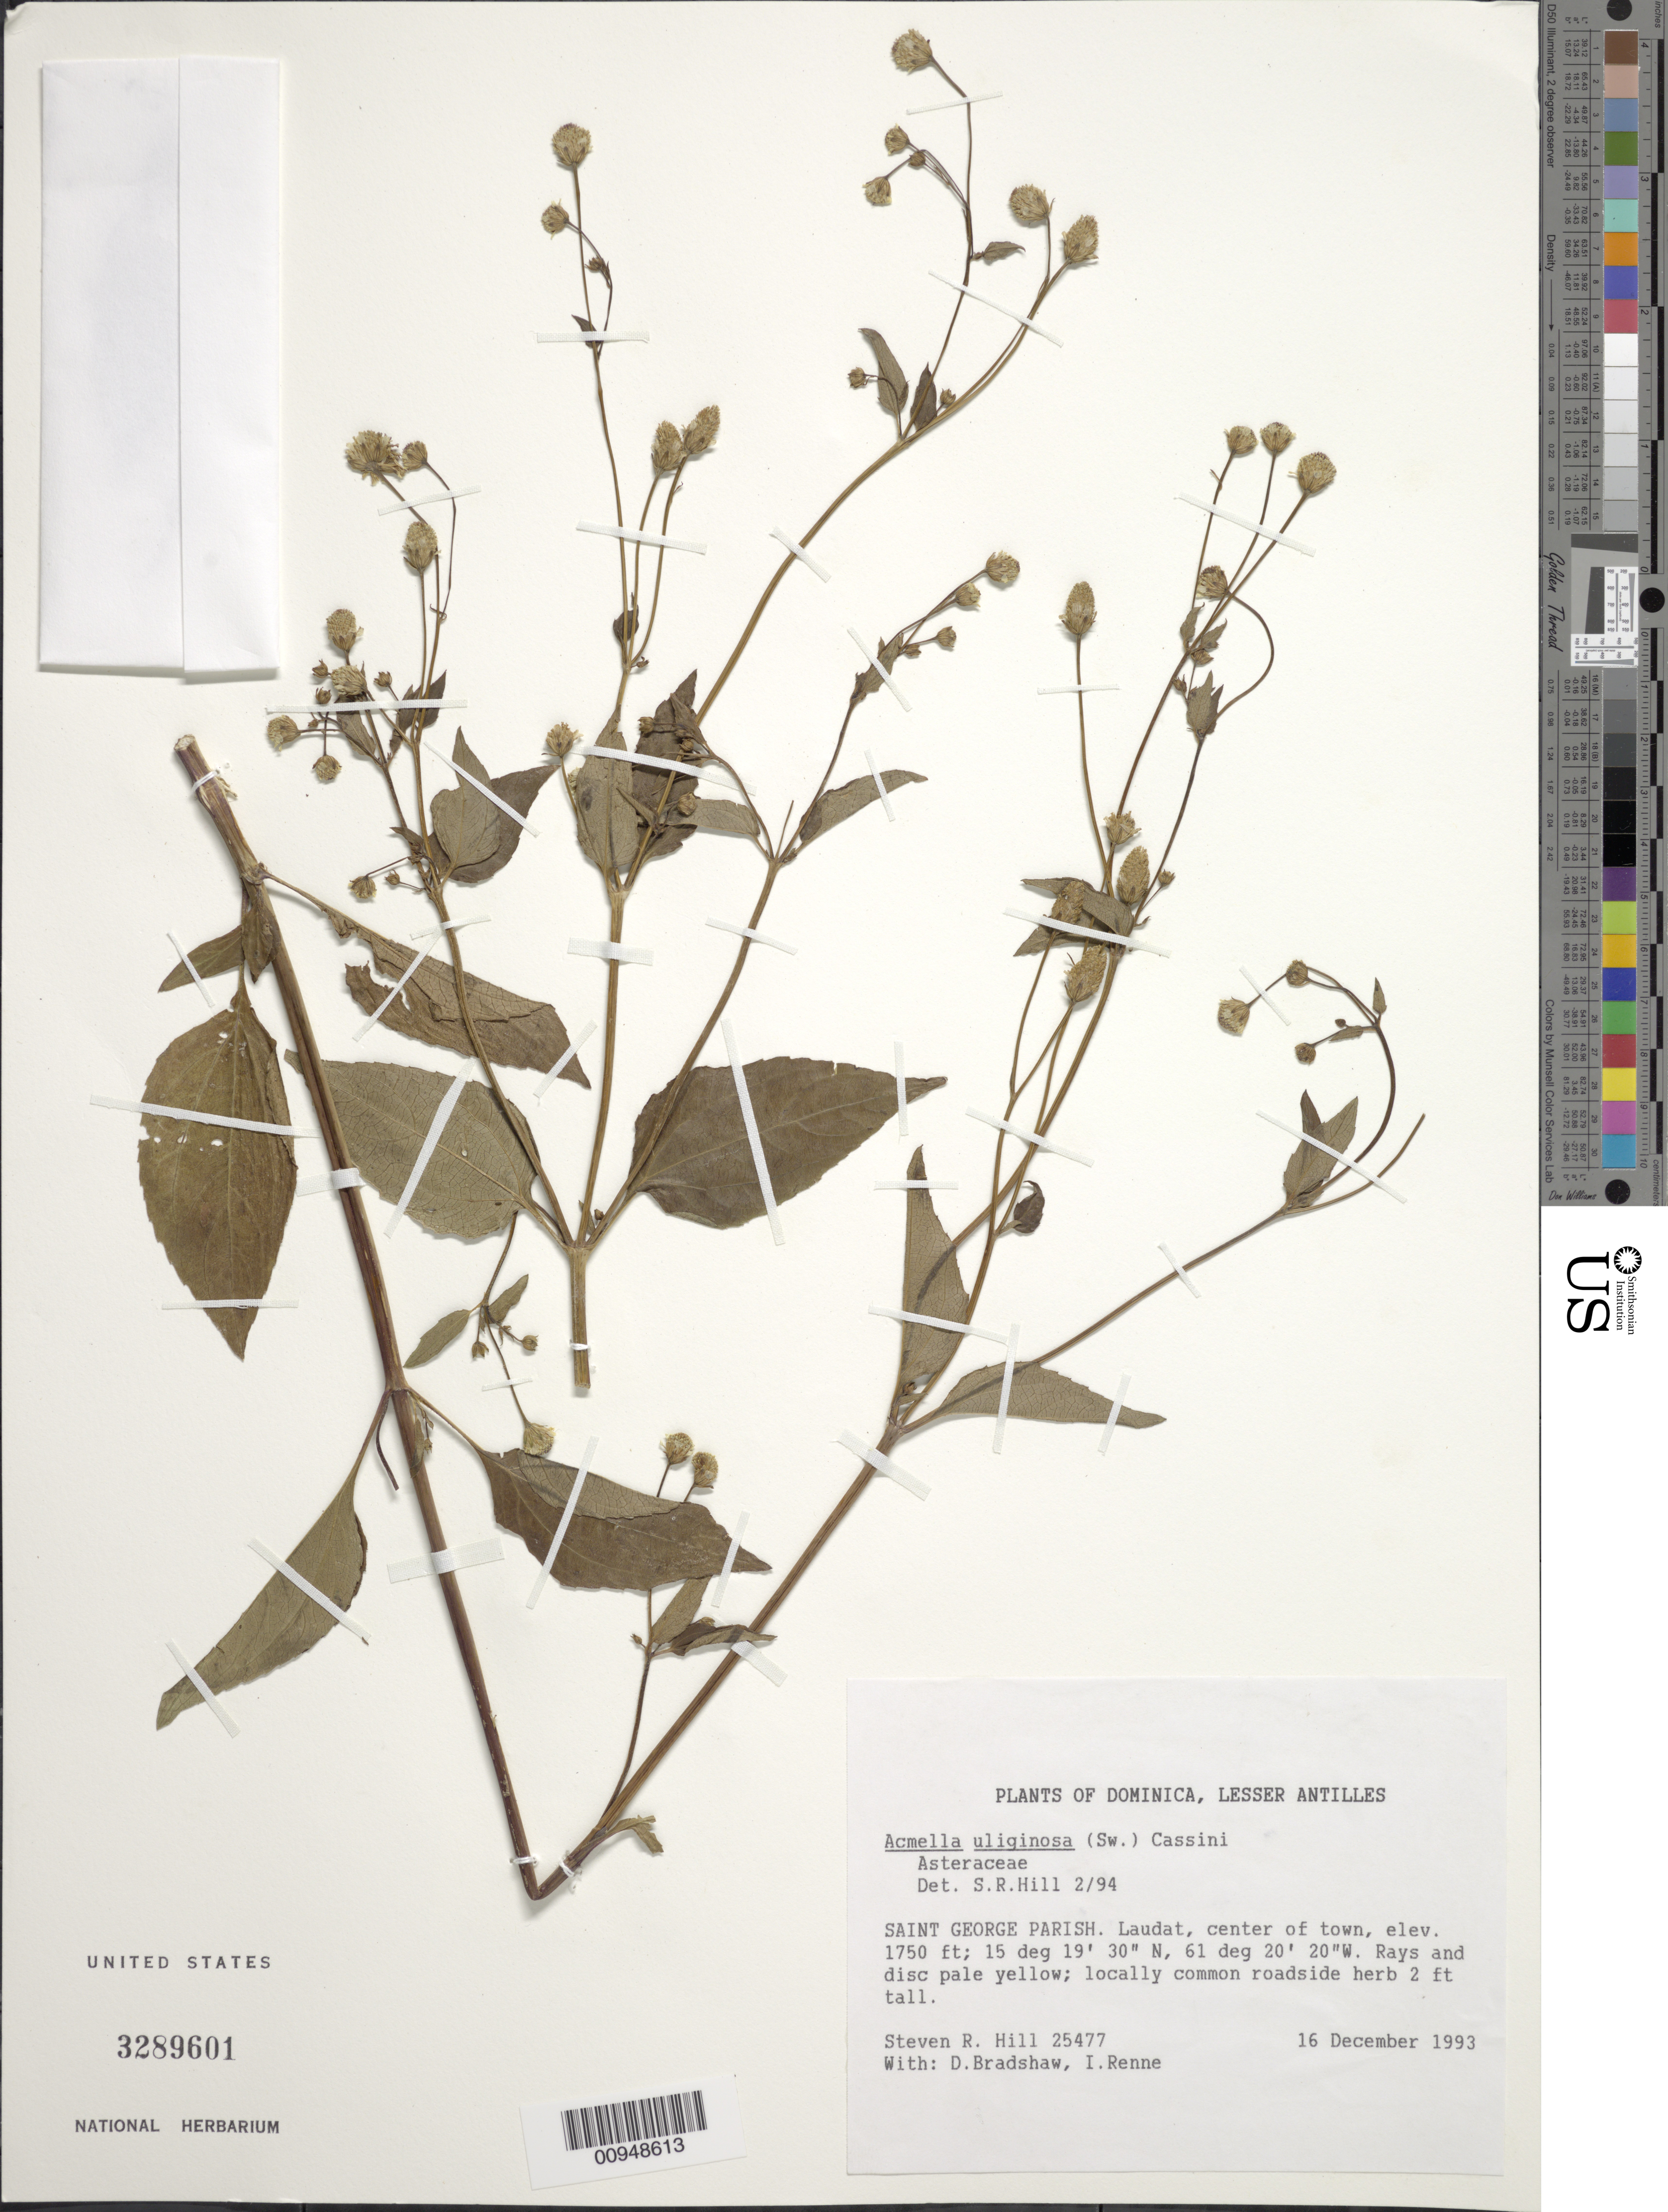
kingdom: Plantae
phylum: Tracheophyta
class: Magnoliopsida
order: Asterales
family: Asteraceae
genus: Acmella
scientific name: Acmella uliginosa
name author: (Sw.) Cass.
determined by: Hill, Steven R.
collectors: S. R. Hill, D. Bradshaw & I. Renne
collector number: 25477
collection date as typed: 16 Dec 1993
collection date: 1993-12-16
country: Dominica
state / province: St. George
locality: Laudat, center of town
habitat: Roadside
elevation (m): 533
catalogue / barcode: US 3289601